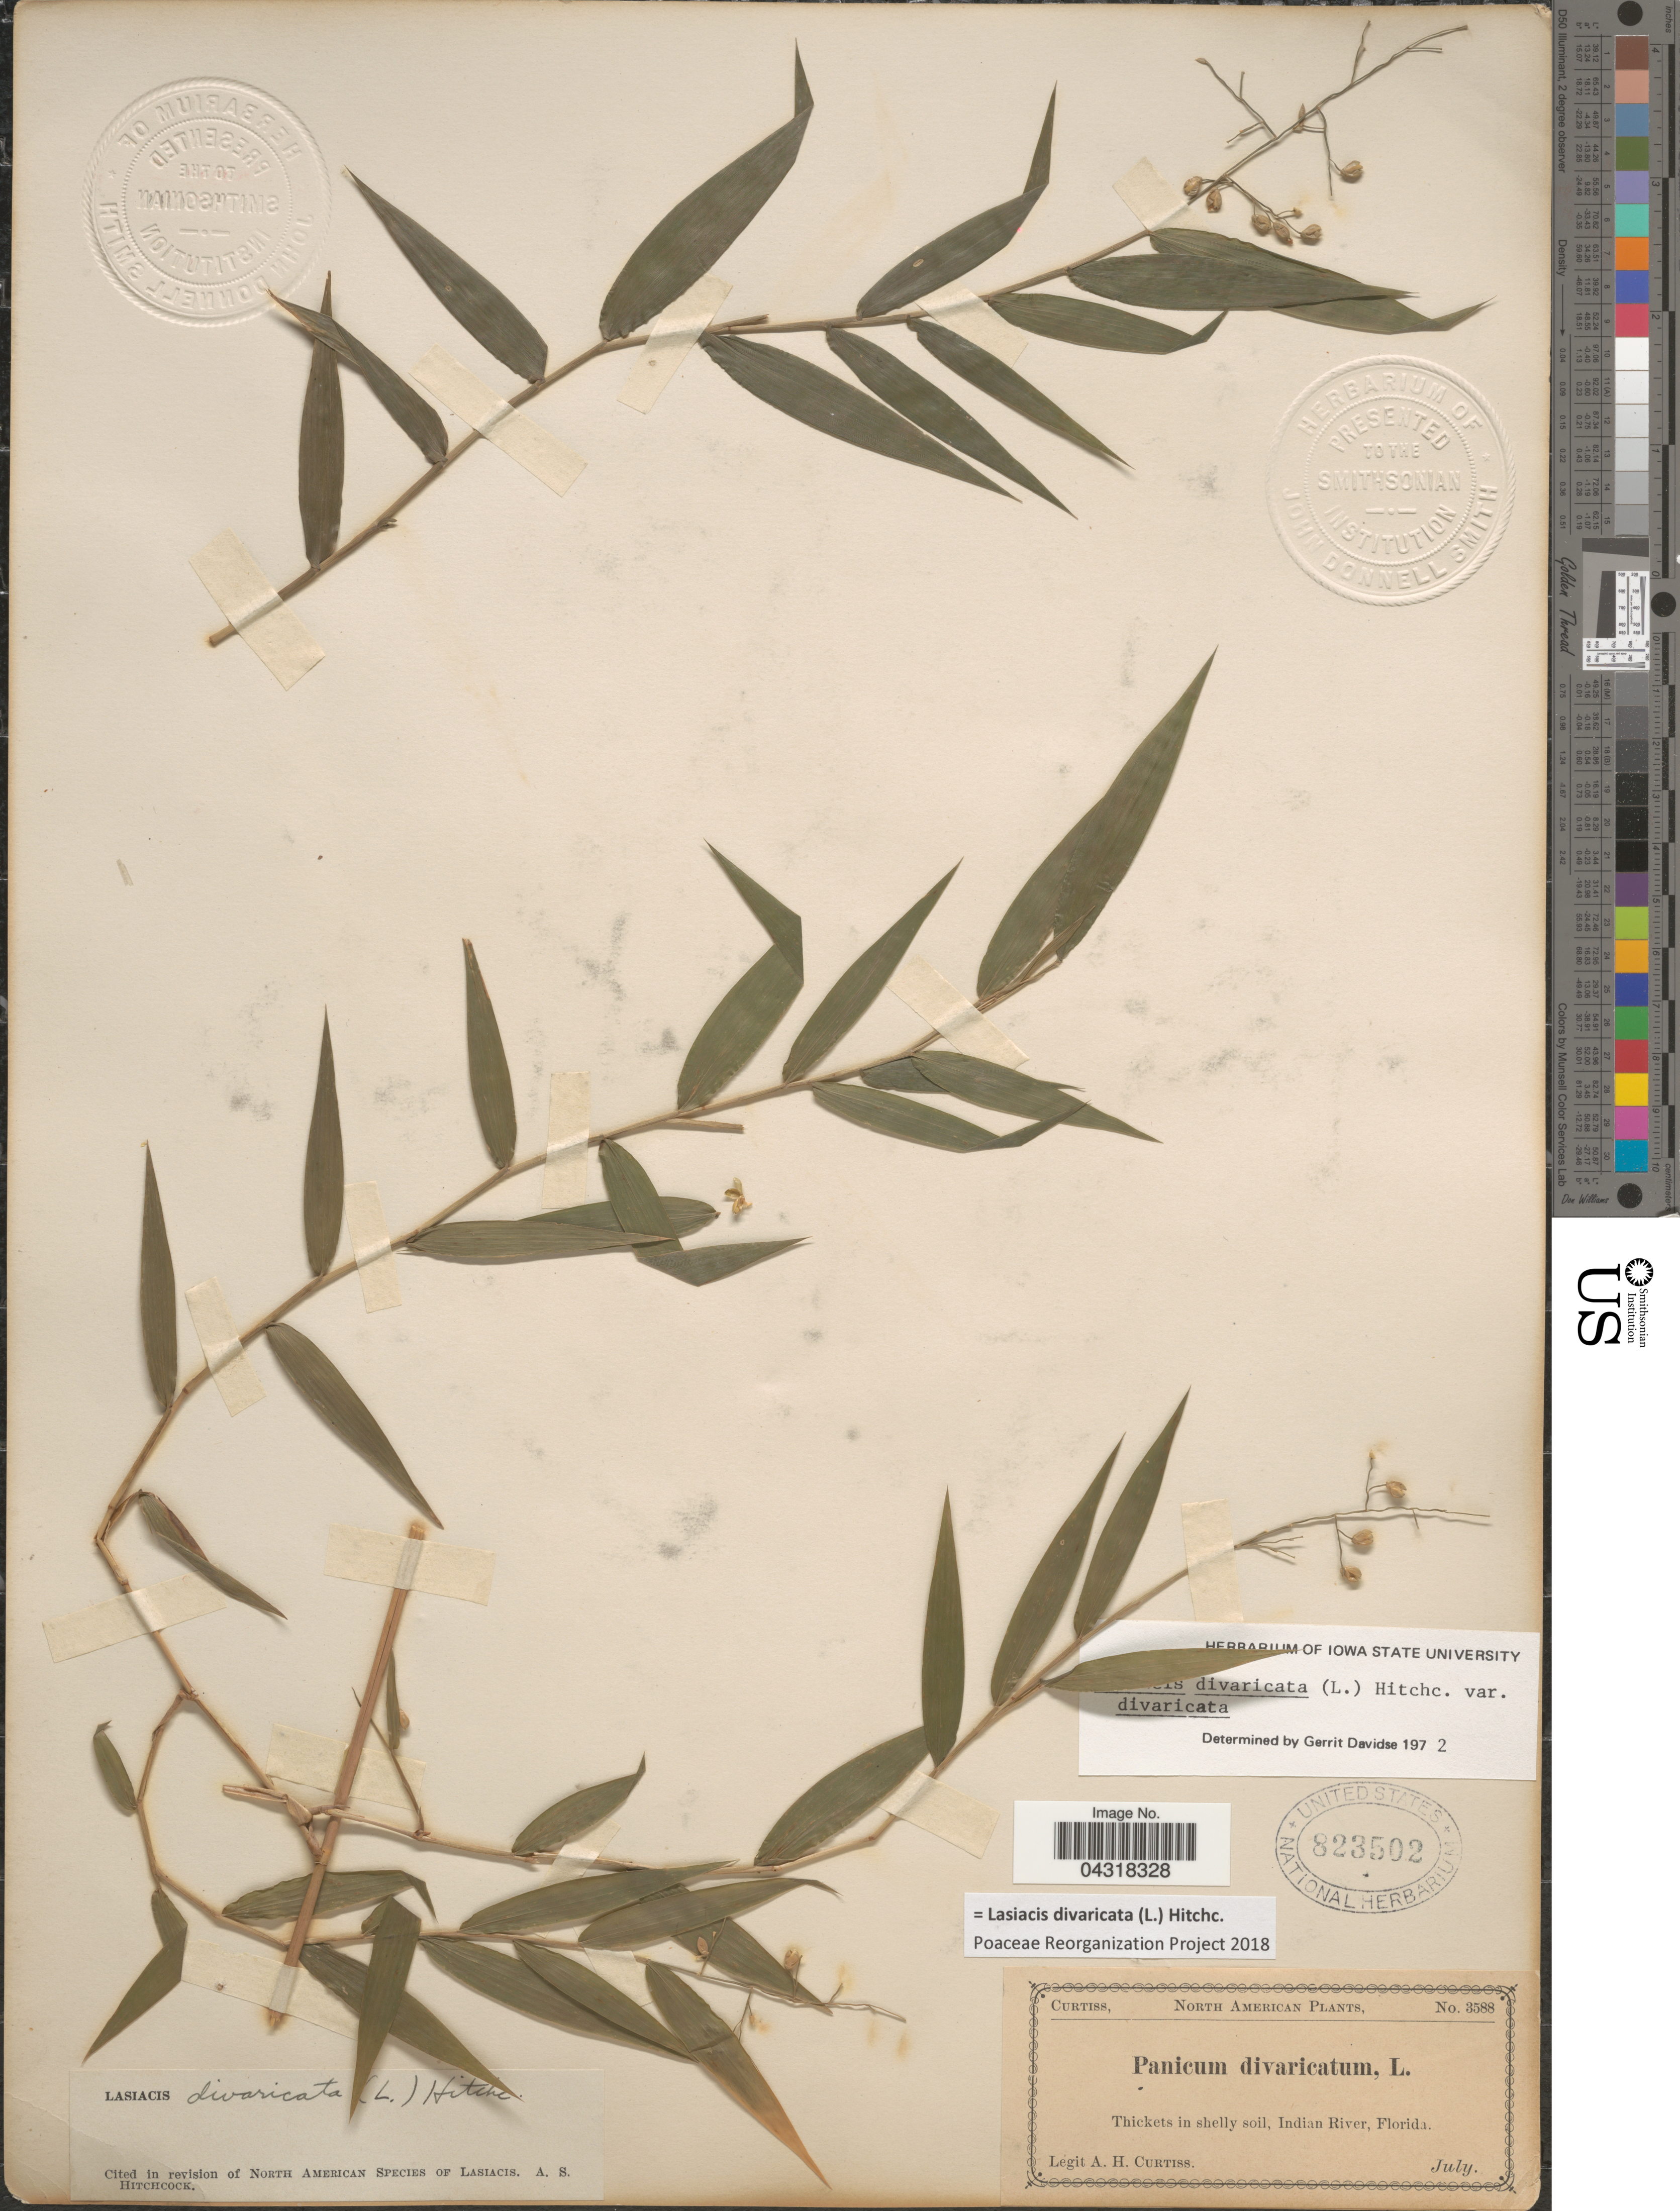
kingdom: Plantae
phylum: Tracheophyta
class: Liliopsida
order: Poales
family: Poaceae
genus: Lasiacis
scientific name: Lasiacis divaricata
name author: (L.) Hitchc.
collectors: A. H. Curtiss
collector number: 3588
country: United States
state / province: Florida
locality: Thickets in shelly soil, Indian River.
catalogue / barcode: US 823502